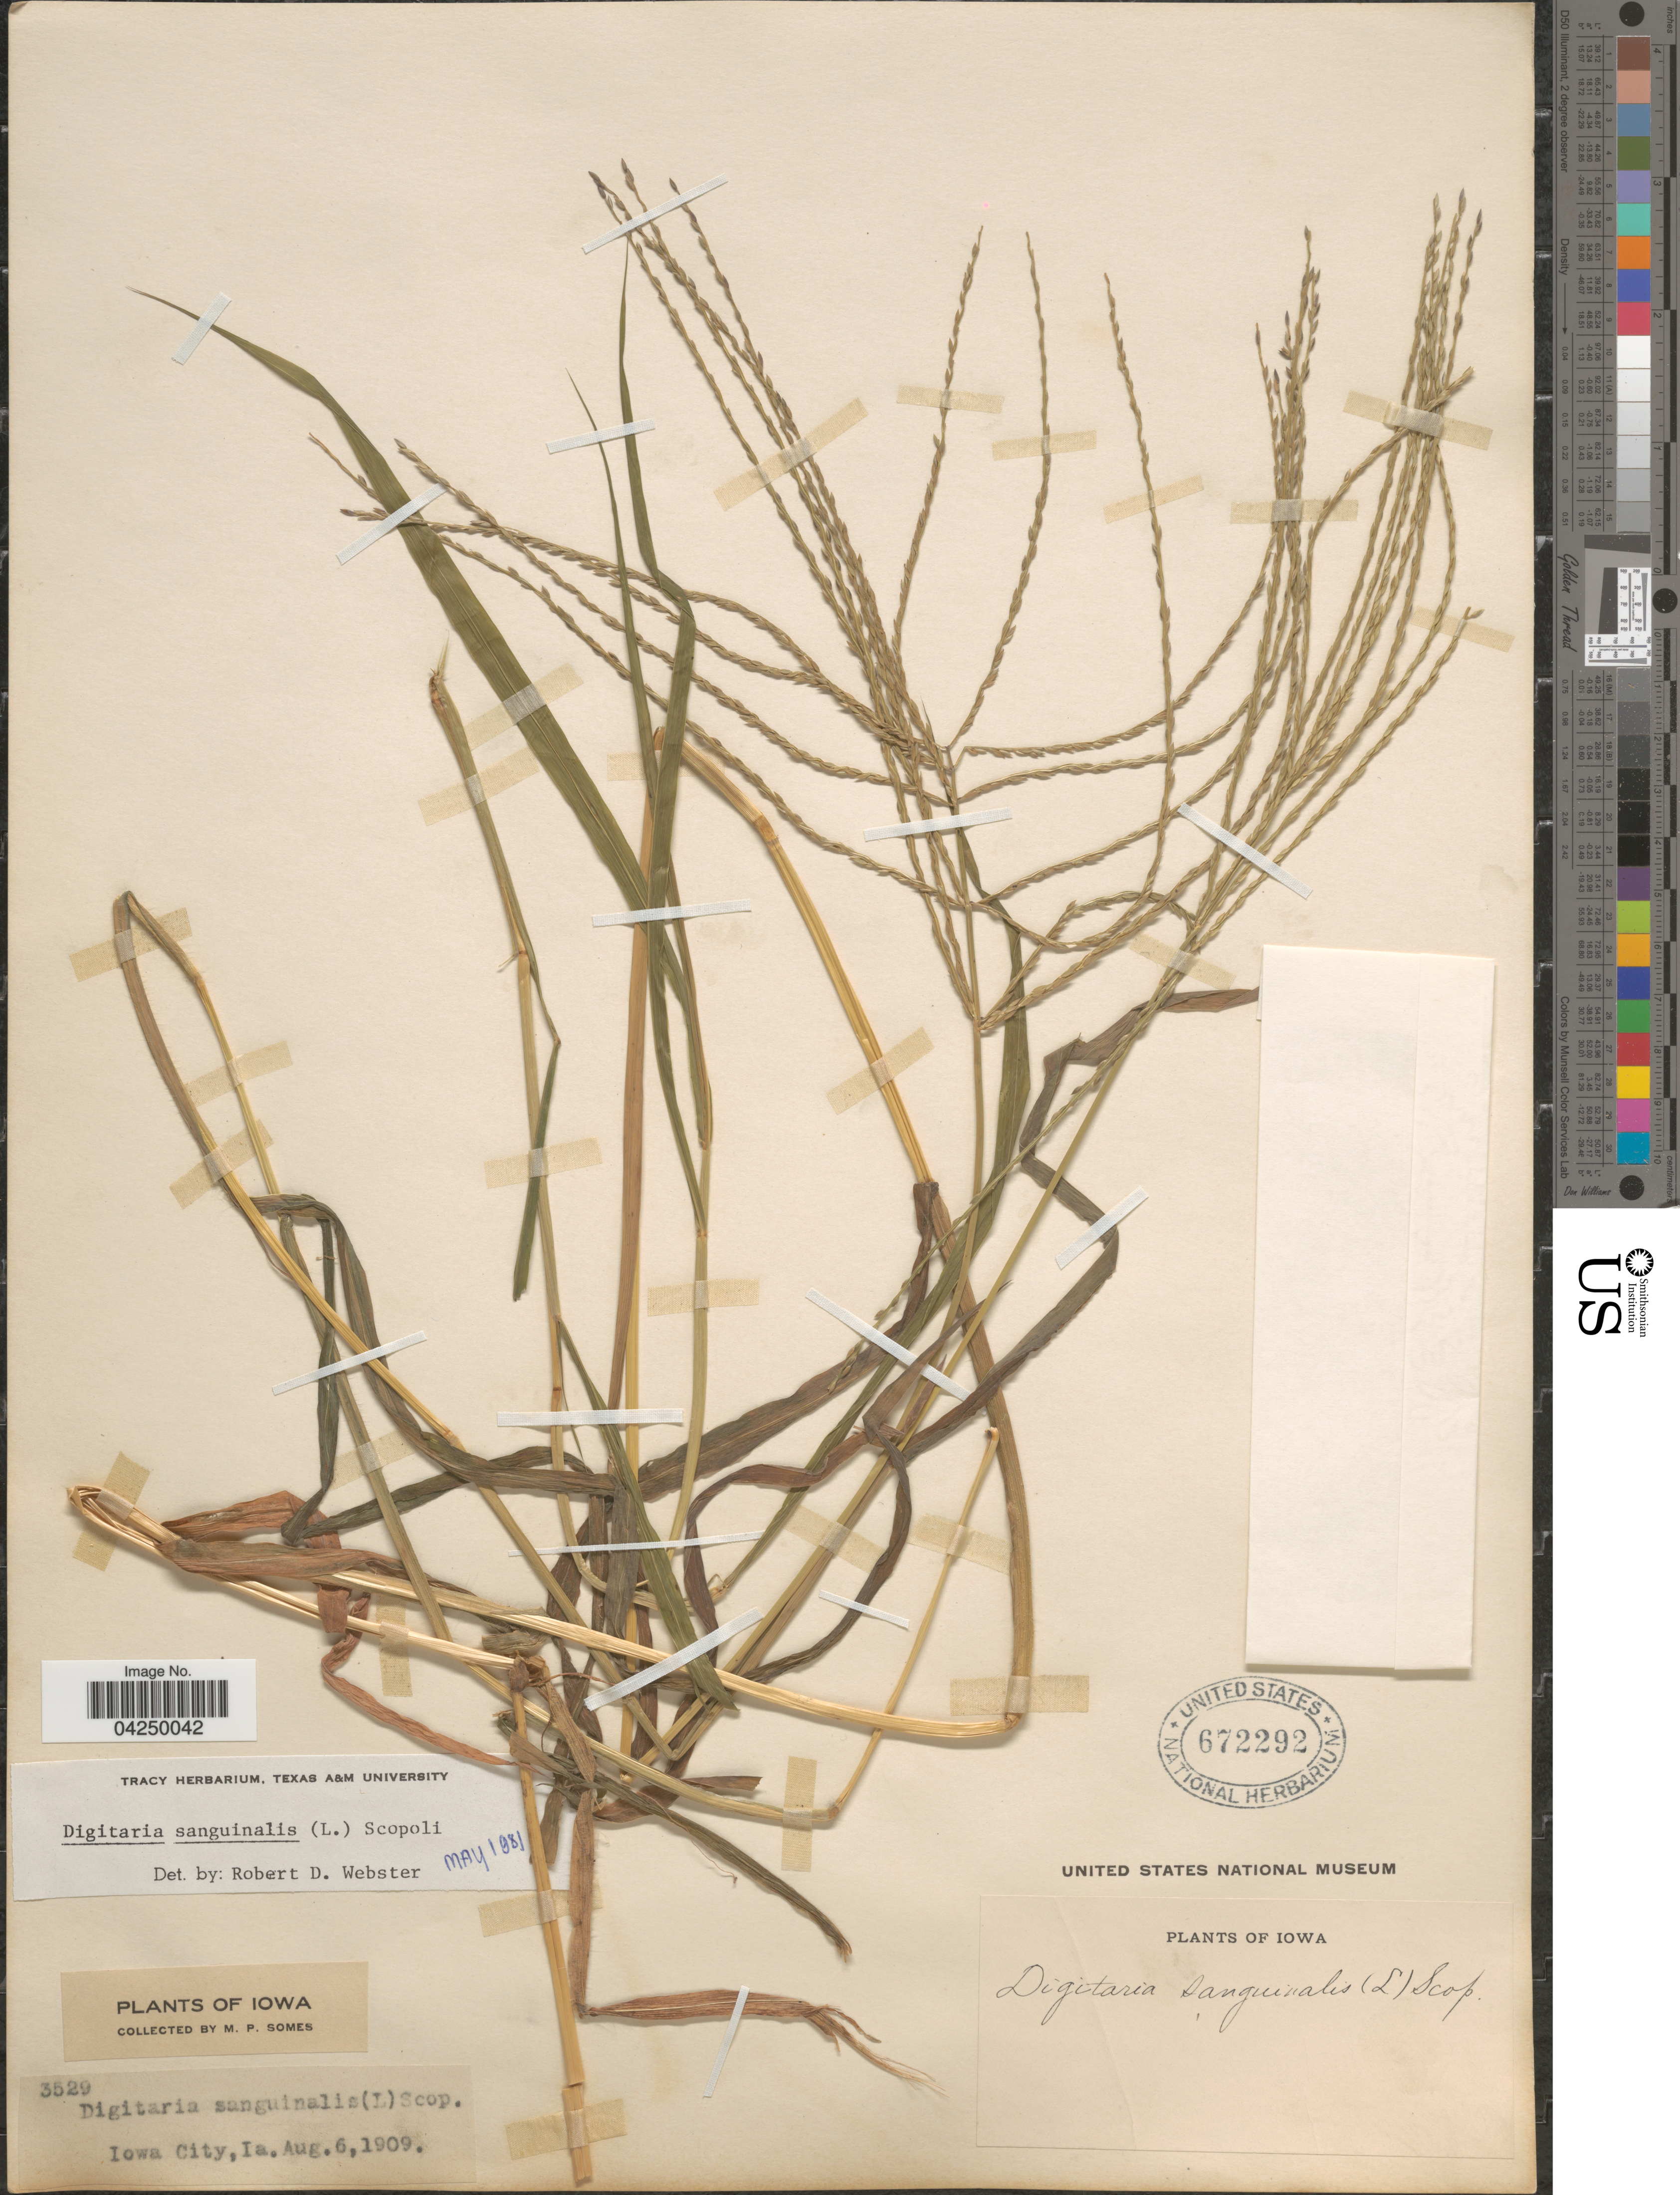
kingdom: Plantae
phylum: Tracheophyta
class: Liliopsida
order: Poales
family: Poaceae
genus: Digitaria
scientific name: Digitaria sanguinalis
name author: (L.) Scop.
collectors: M. Somes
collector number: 3529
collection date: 1909-08-06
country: United States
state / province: Iowa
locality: Iowa City.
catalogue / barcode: US 672292